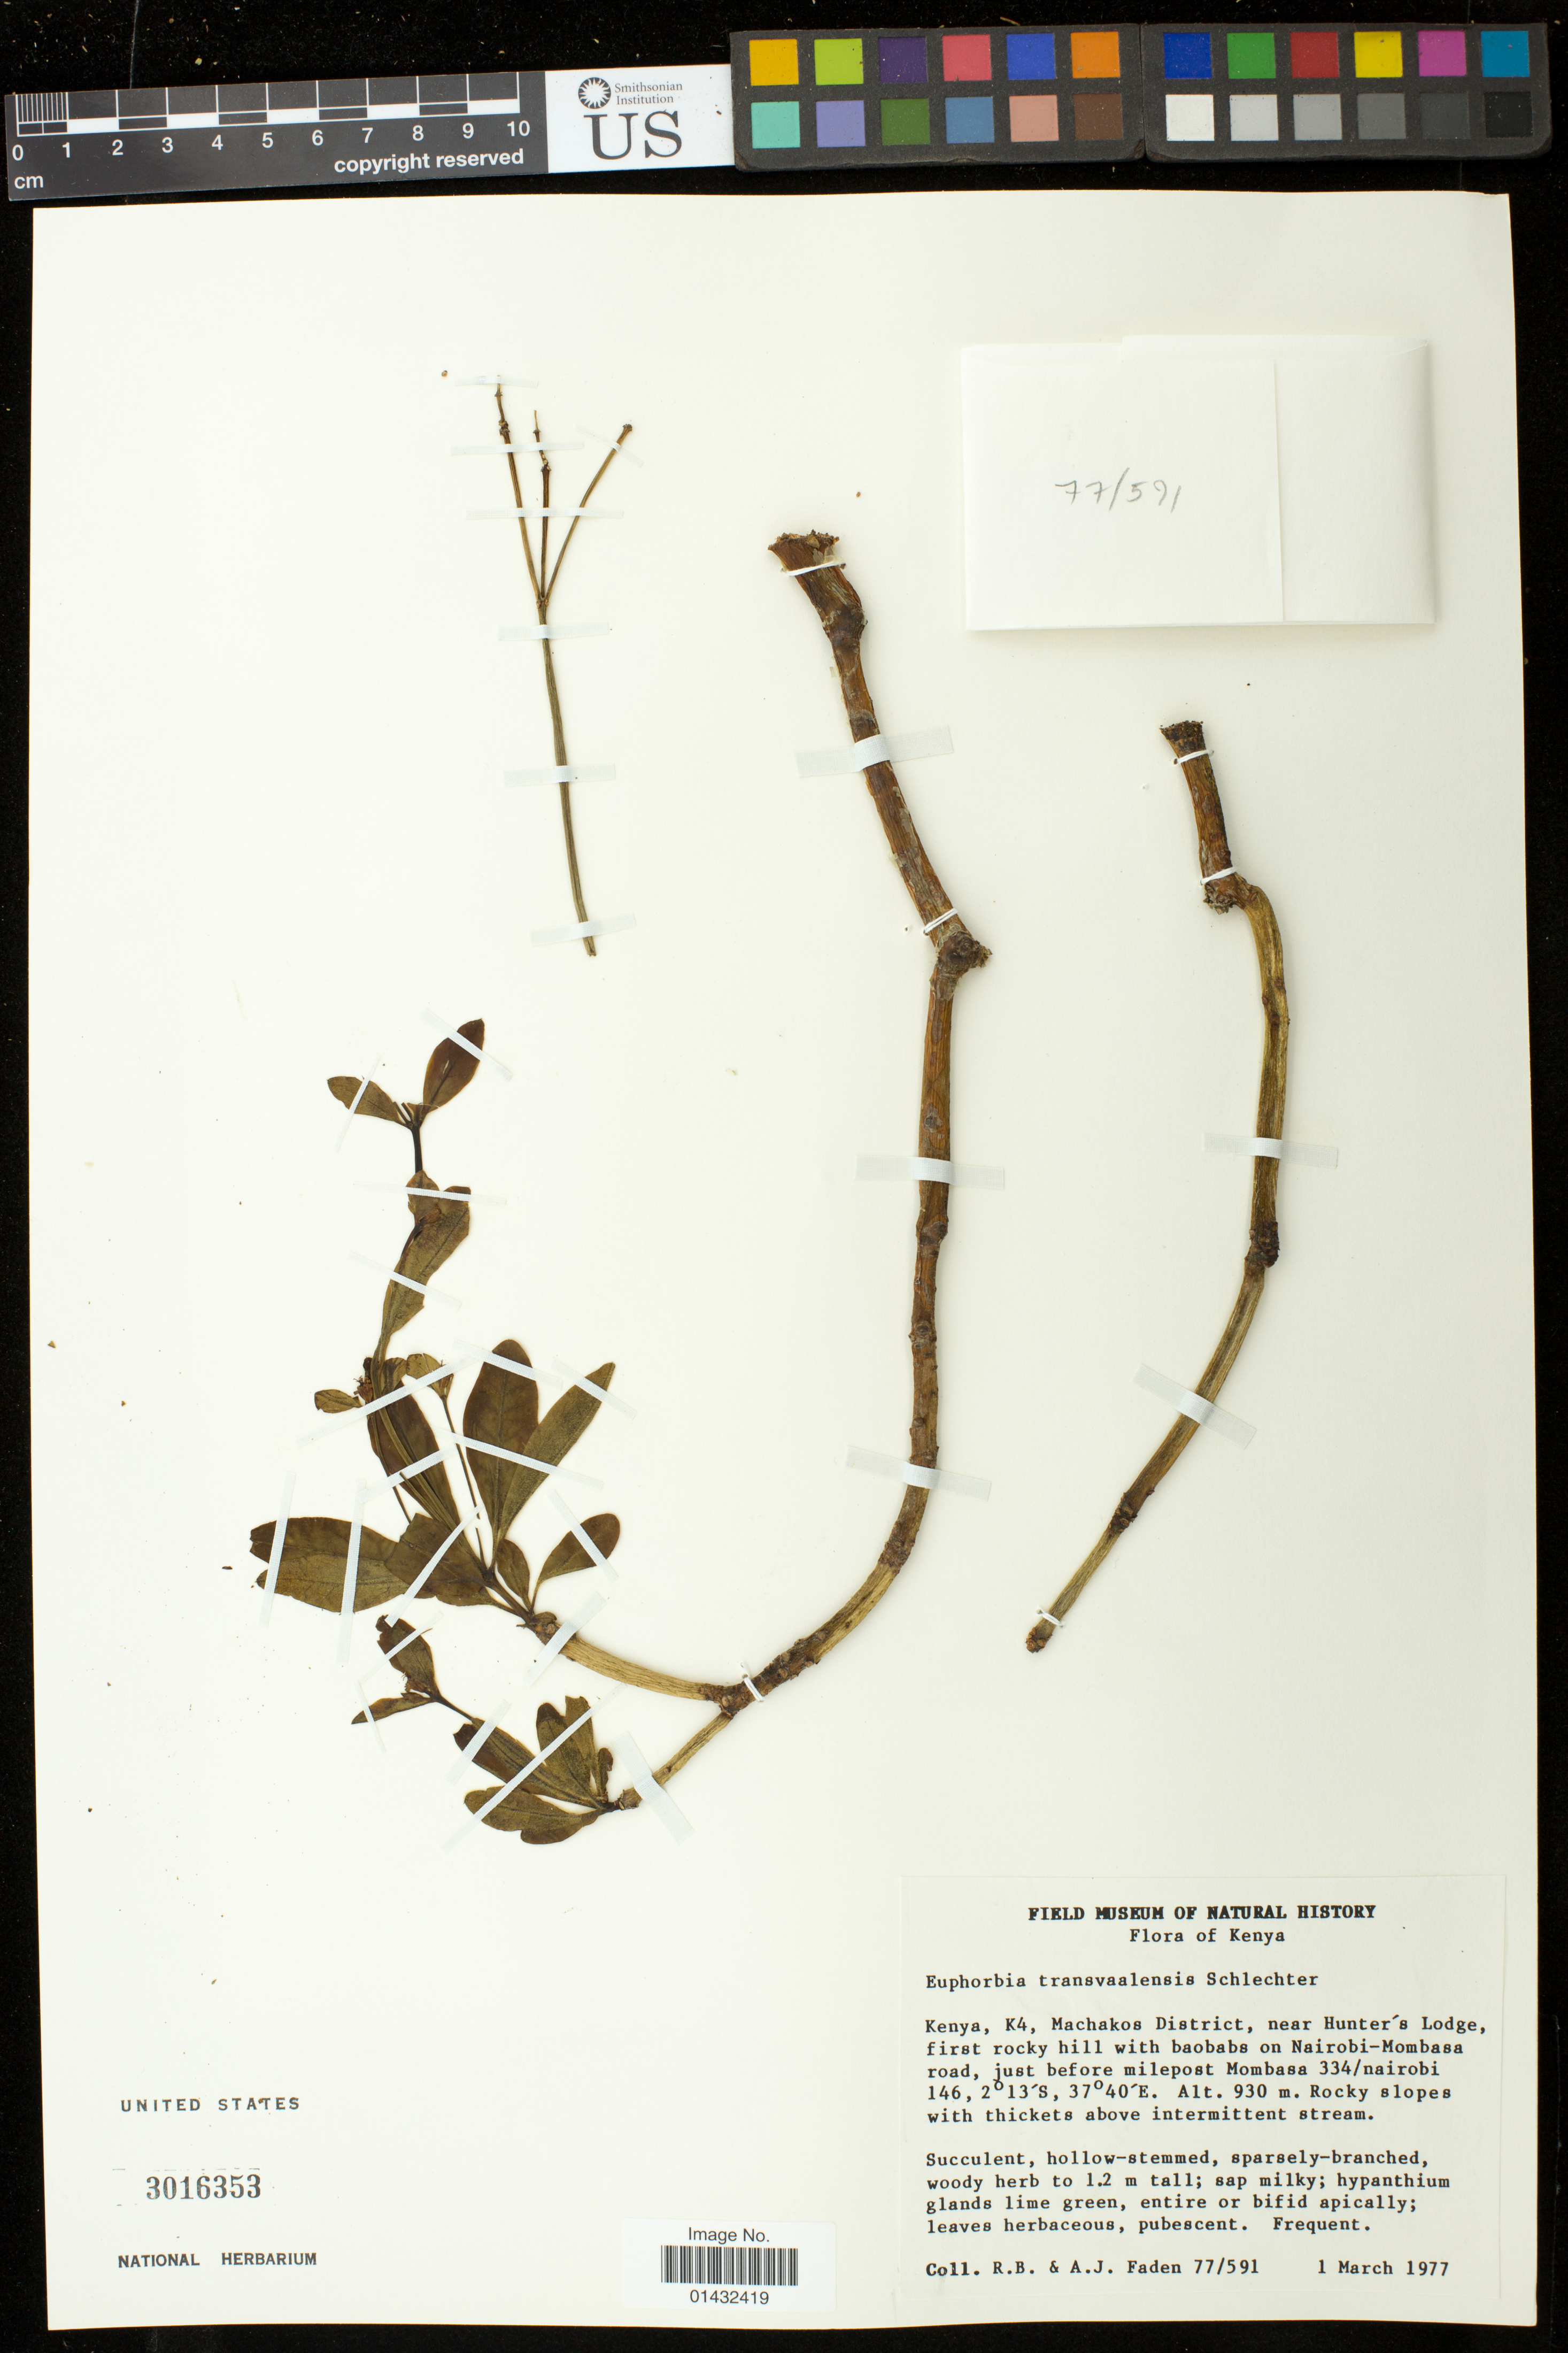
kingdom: Plantae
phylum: Tracheophyta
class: Magnoliopsida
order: Malpighiales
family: Euphorbiaceae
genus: Euphorbia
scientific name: Euphorbia transvaalensis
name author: Schltr.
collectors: R. B. Faden & A. J. Faden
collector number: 77/591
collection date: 1977-03-01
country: Kenya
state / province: Machakos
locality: Near Hunter's Lodge, first rocky hill with baobabs on Nairobi-Mombasa road, just before milepost Mombasa 334/nairobi 146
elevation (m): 930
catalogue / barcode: US 3016353